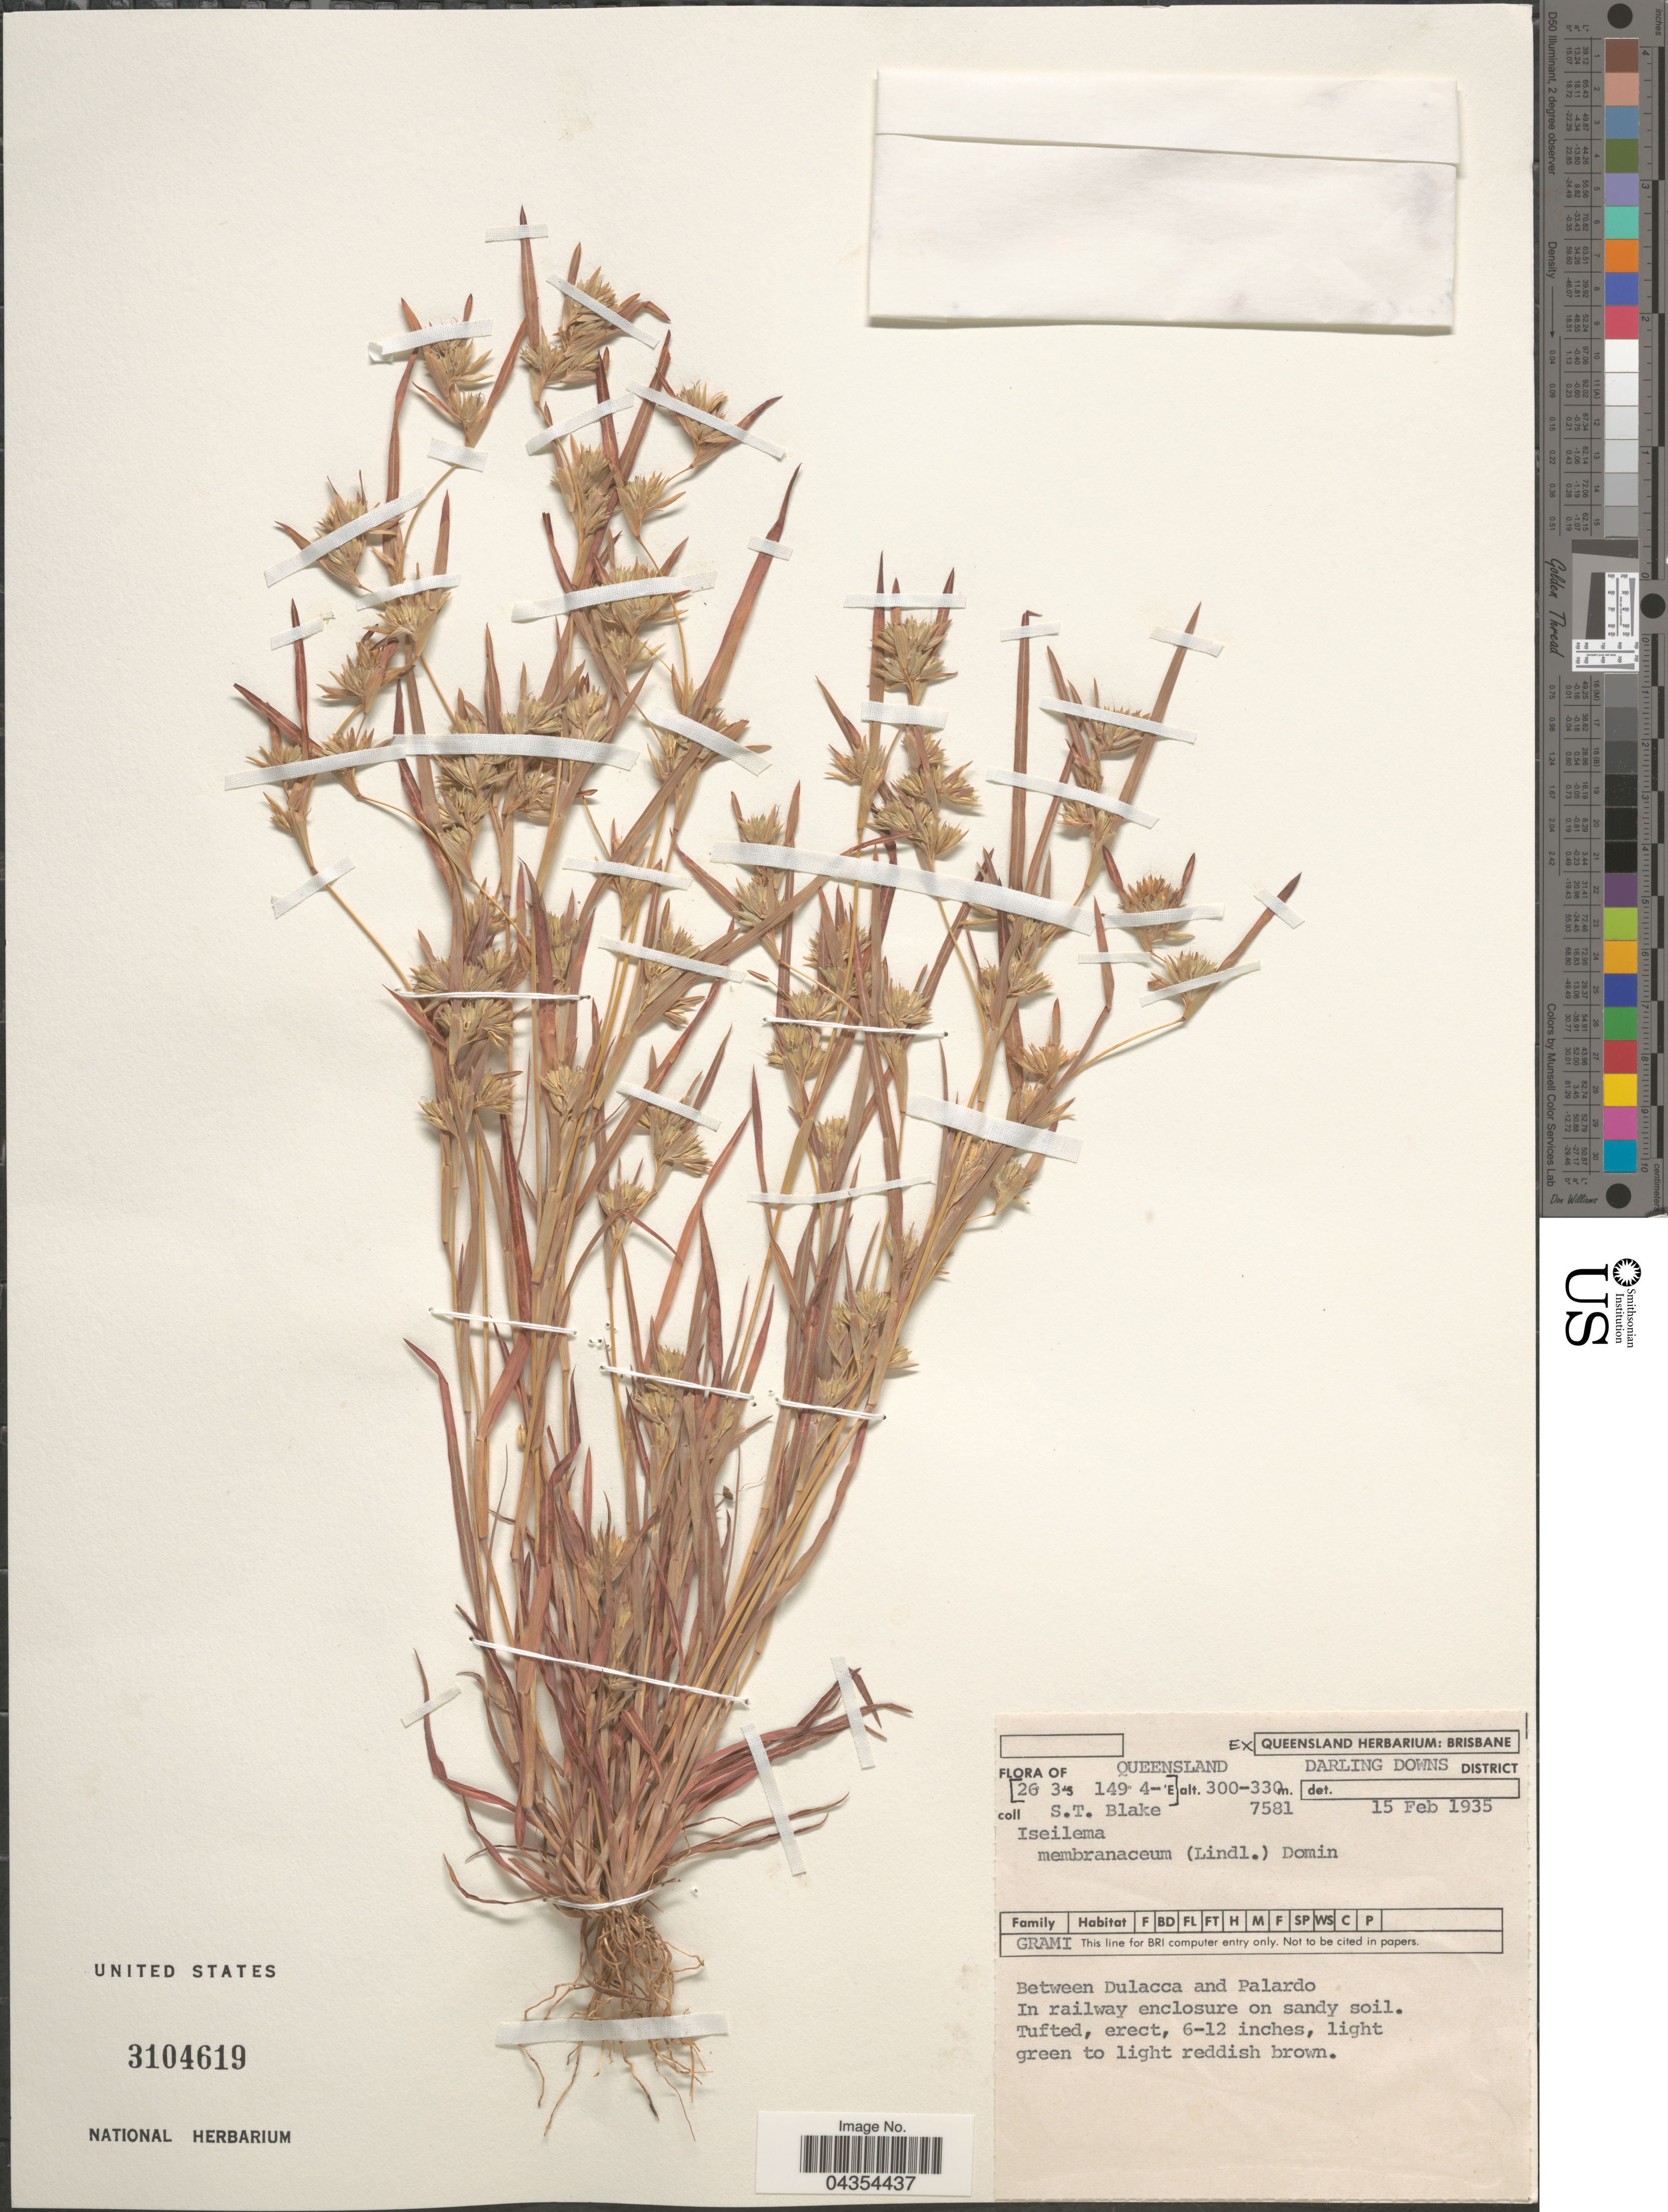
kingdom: Plantae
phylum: Tracheophyta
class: Liliopsida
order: Poales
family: Poaceae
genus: Iseilema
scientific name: Iseilema membranaceum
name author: (Lindl.) Domin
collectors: S. T. Blake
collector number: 7581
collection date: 1935-02-15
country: Australia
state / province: Queensland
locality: Darling Downs District. Between Dulacca and Palardo.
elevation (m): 300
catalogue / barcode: US 3104619